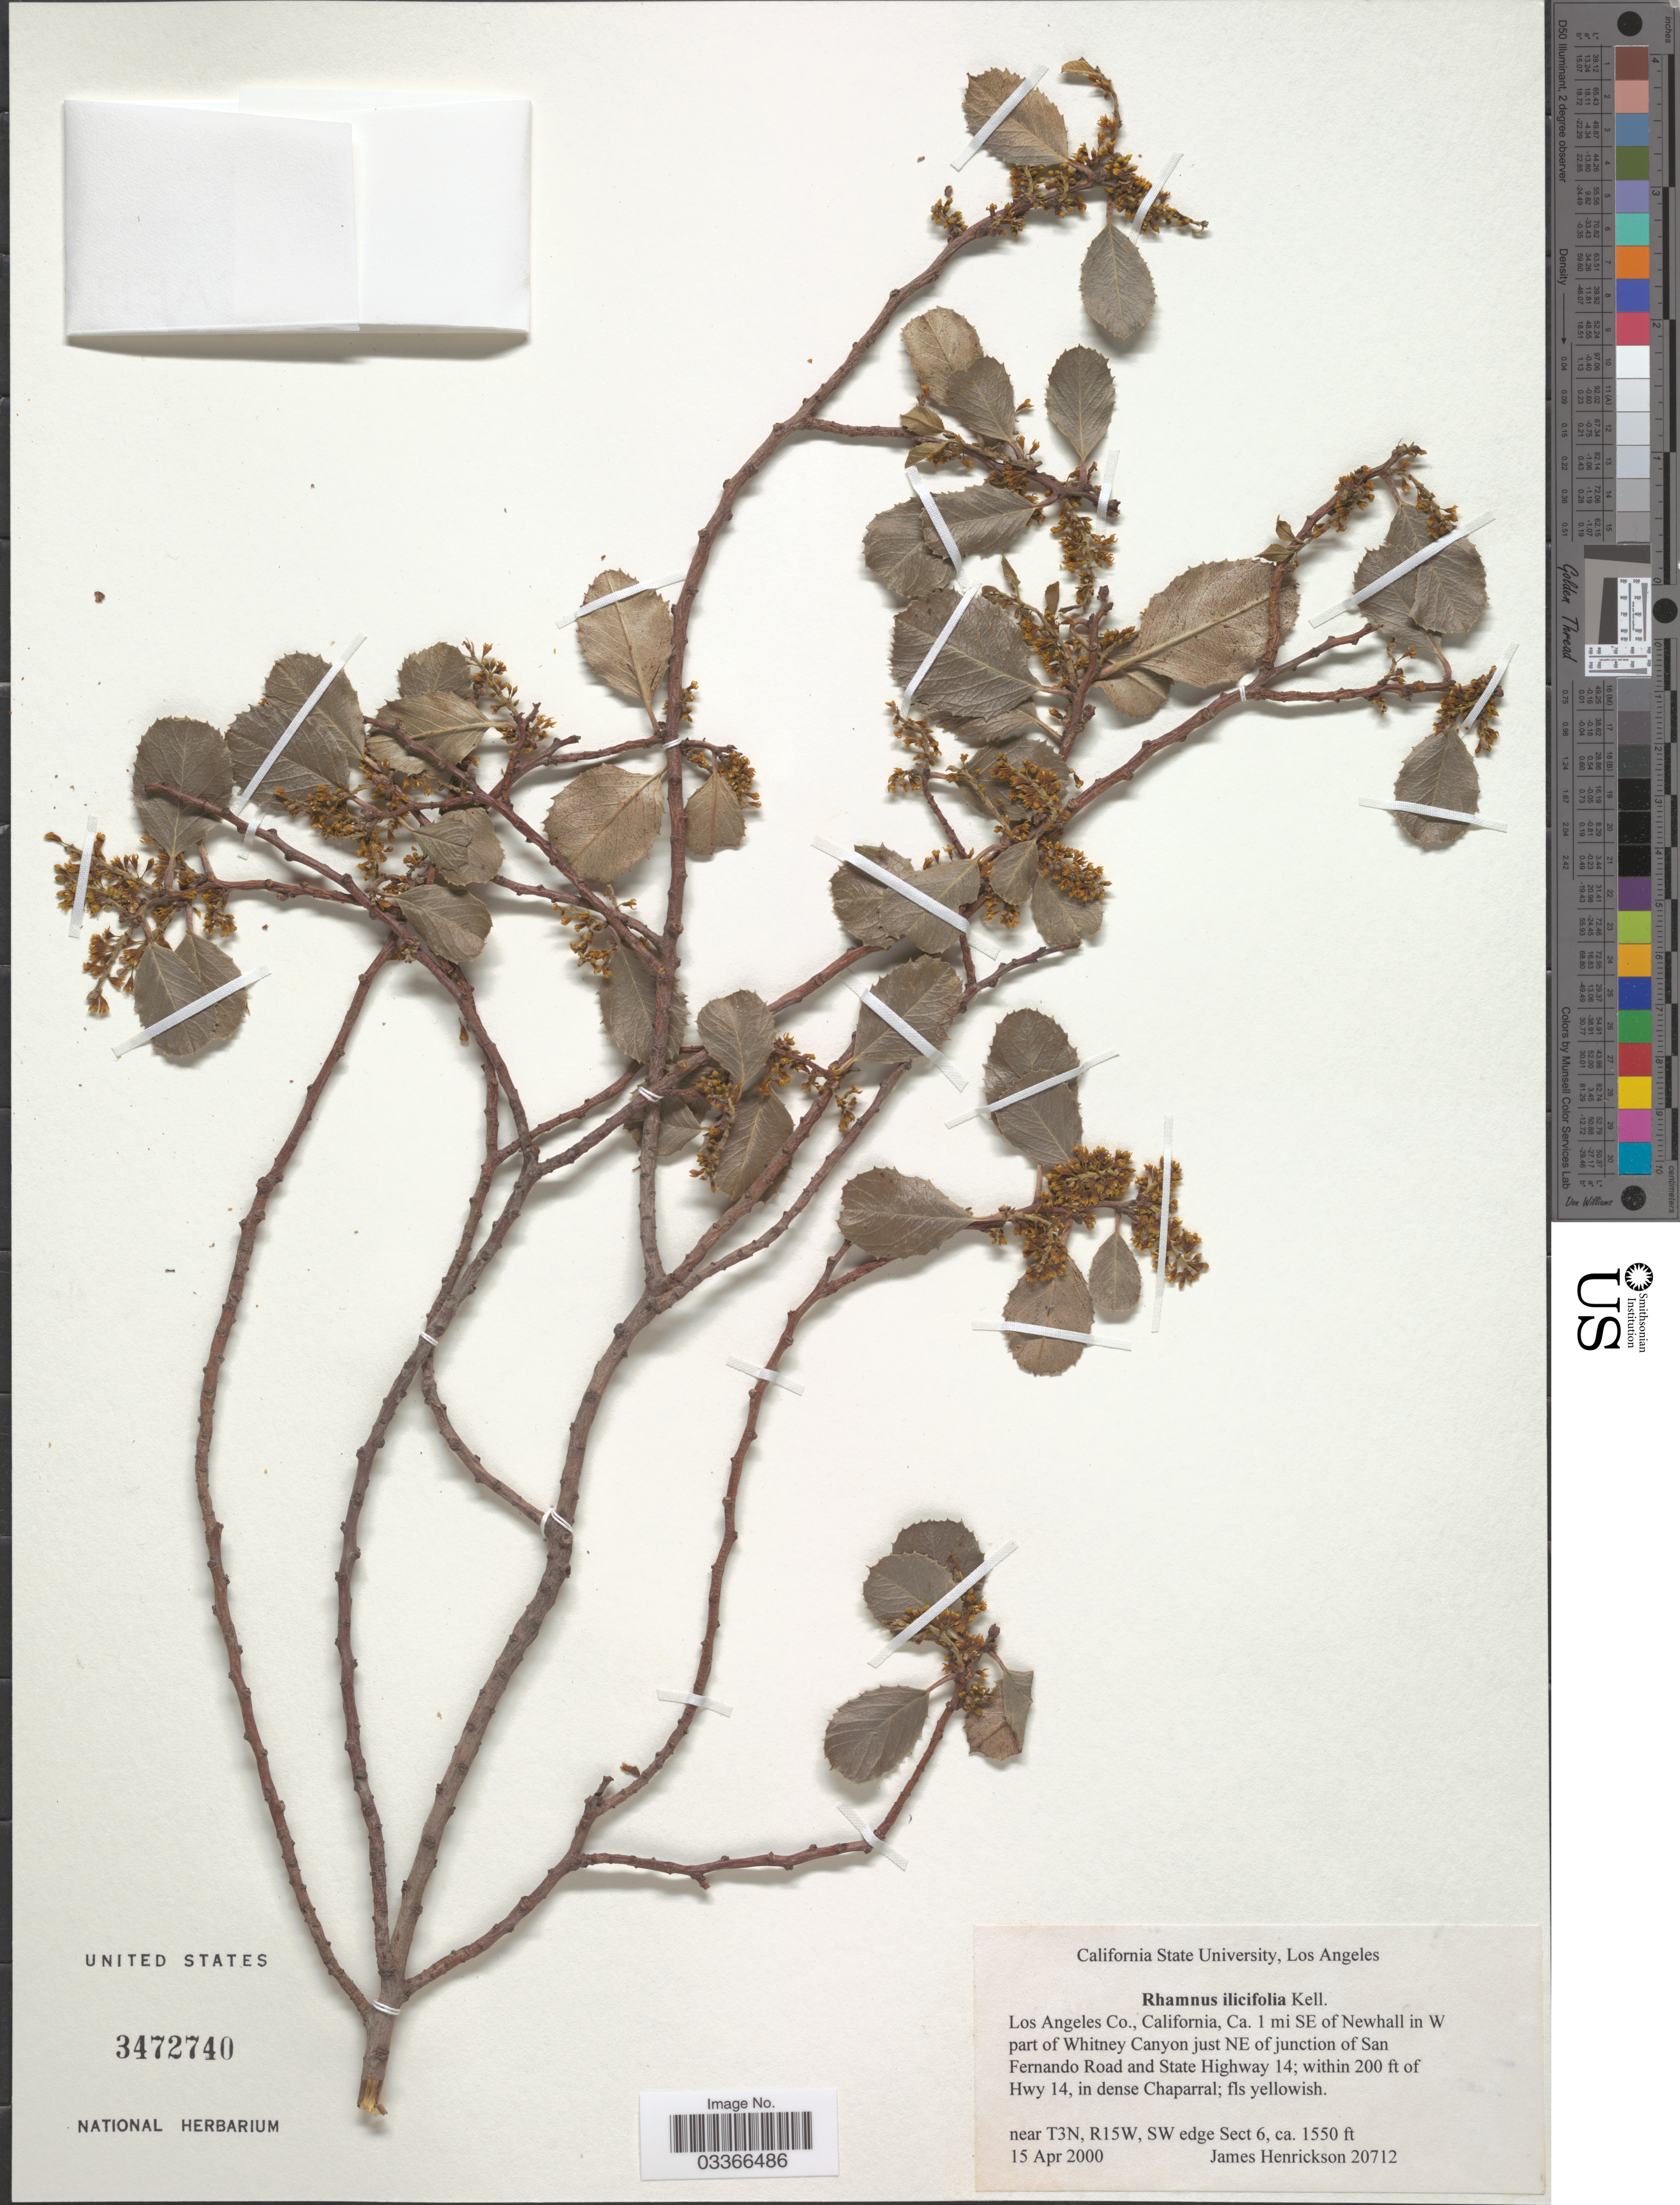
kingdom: Plantae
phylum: Tracheophyta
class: Magnoliopsida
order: Rosales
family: Rhamnaceae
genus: Rhamnus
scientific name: Rhamnus ilicifolia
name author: Kellogg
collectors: J. Henrickson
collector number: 20712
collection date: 2000-04-15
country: United States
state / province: California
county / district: Los Angeles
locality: Los Angeles Co., Ca. 1 mi SE of Newhall in W part of Whitney Canyon just NE of junction of San Fernando Road and State Highway 14; within 200 ft of Hwy 14. Near T3N, R15W, SW edge of Sect 6.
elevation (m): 472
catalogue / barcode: US 3472740